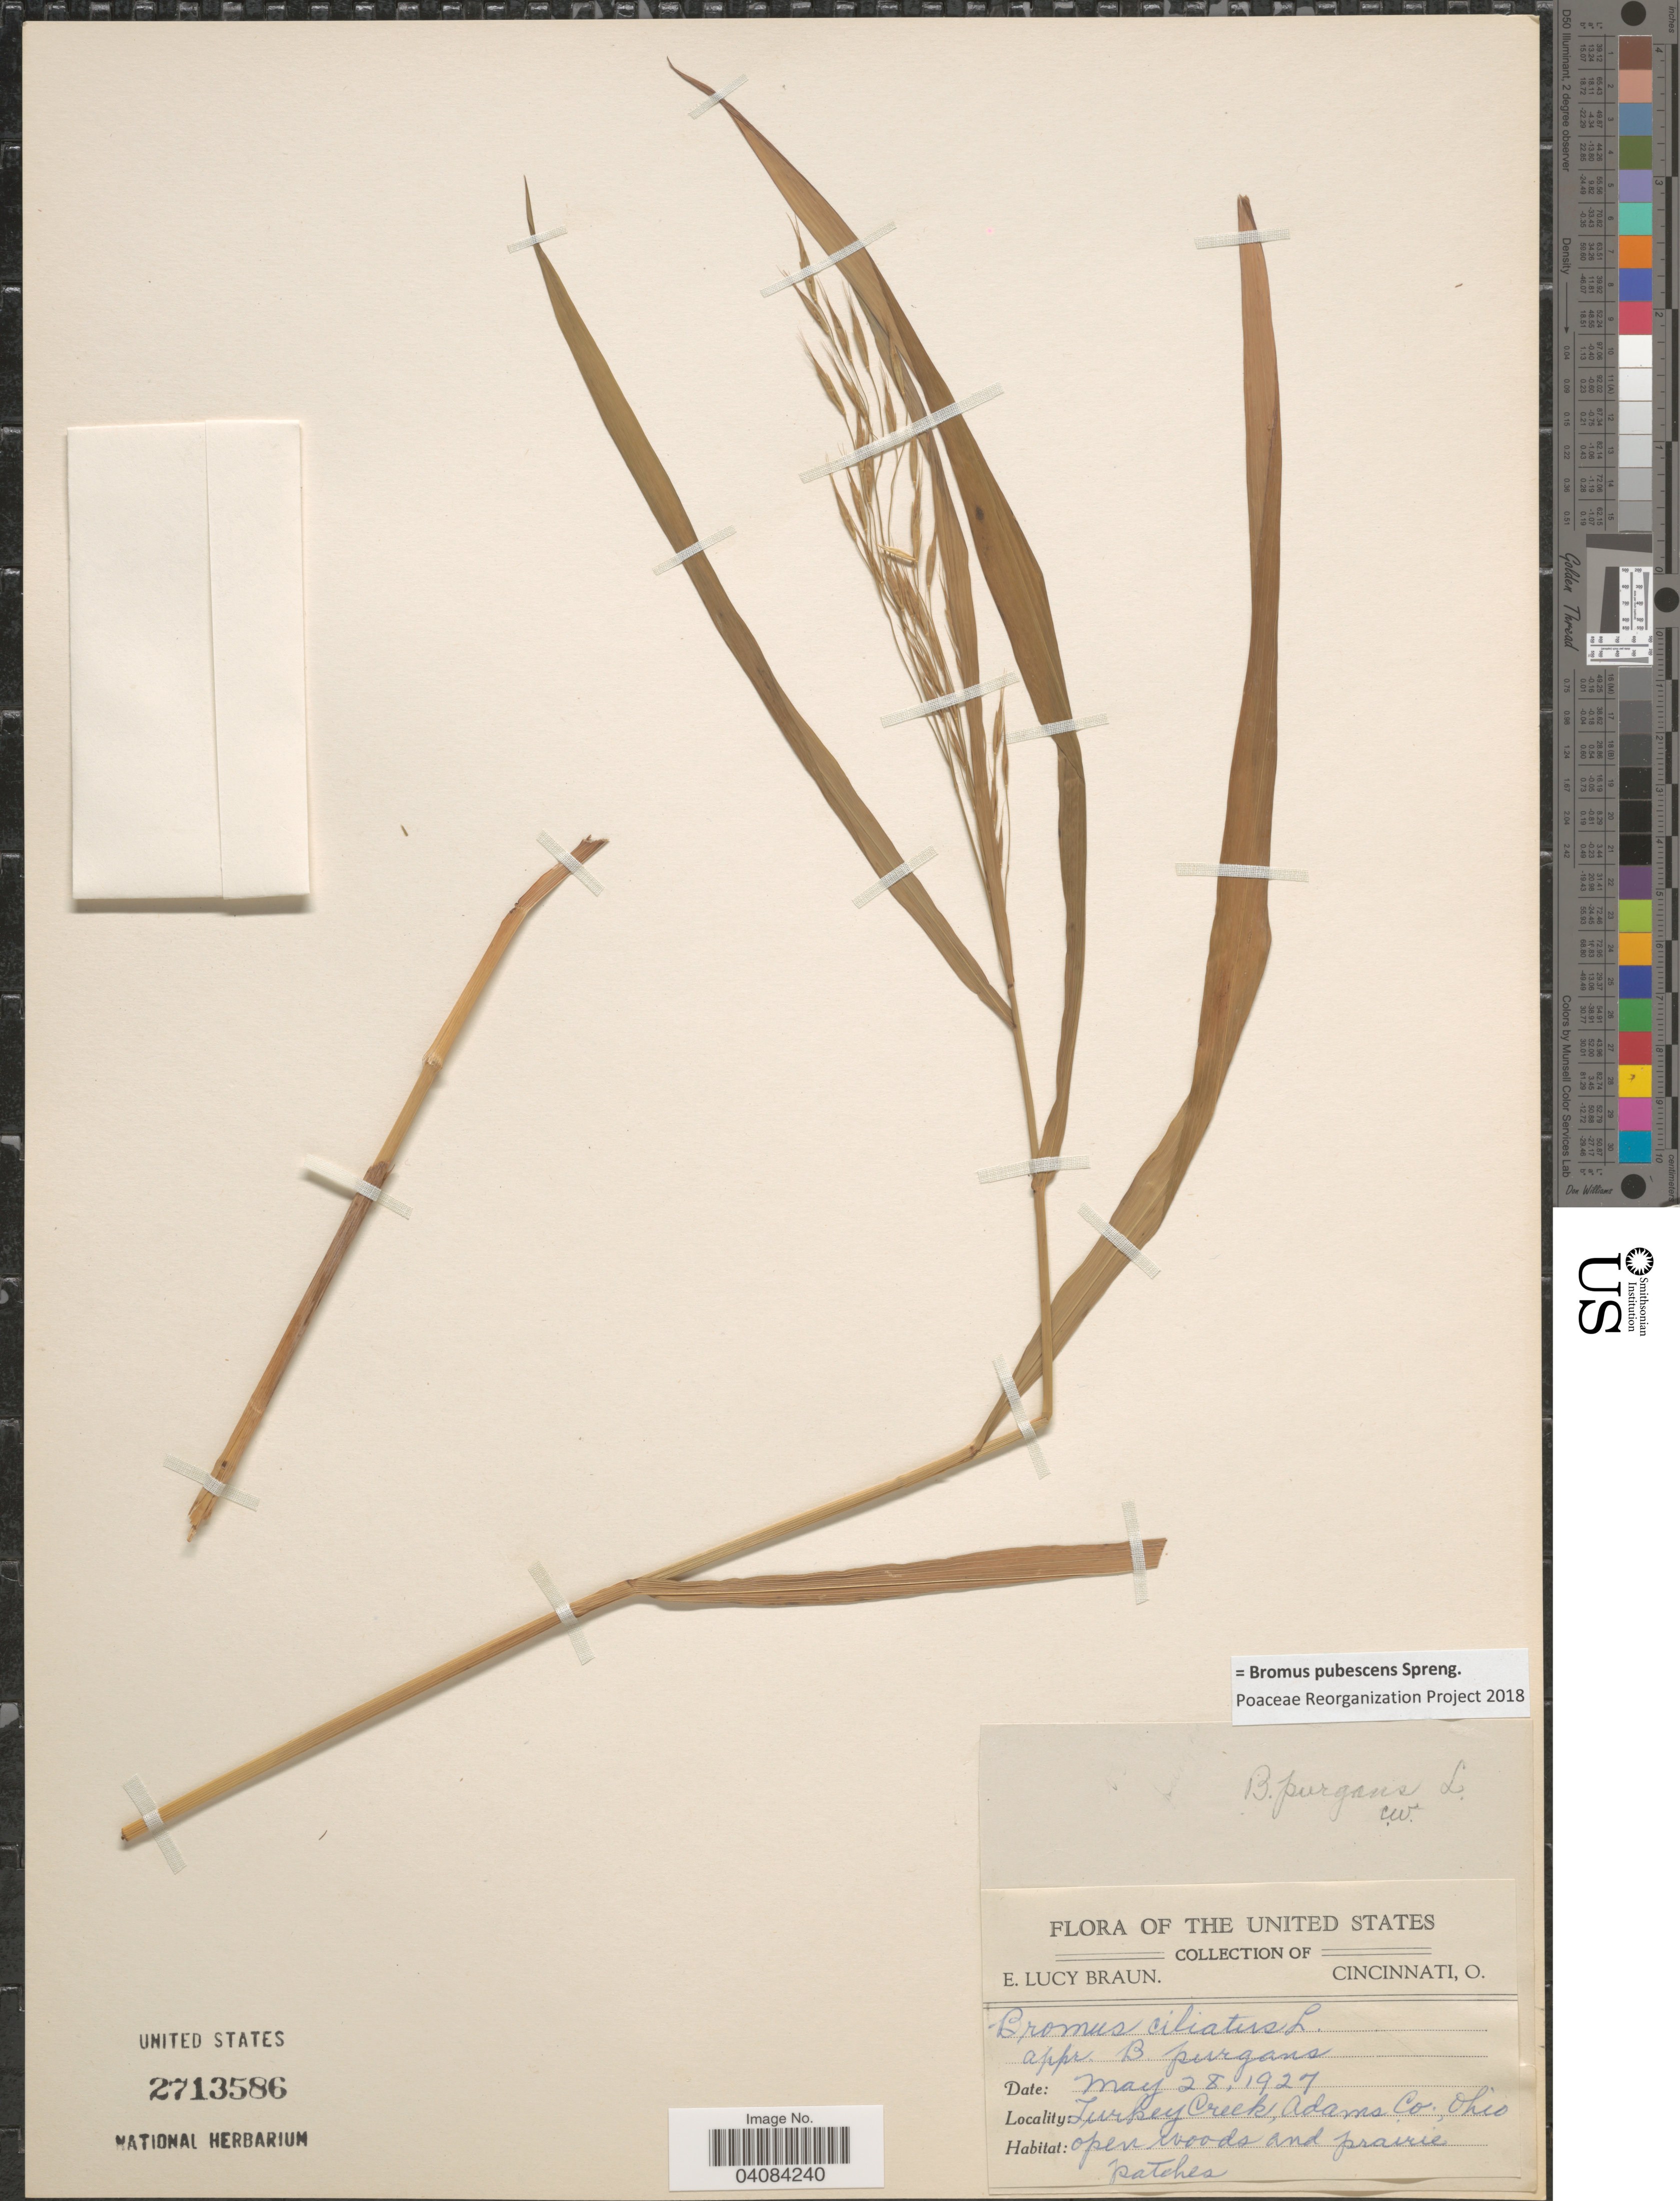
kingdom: Plantae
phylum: Tracheophyta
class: Liliopsida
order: Poales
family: Poaceae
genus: Bromus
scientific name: Bromus pubescens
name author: Muhl. ex Willd.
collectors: E. L. Braun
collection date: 1927-05-28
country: United States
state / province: Ohio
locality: Turkey Creek, Adams Co.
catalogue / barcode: US 2713586